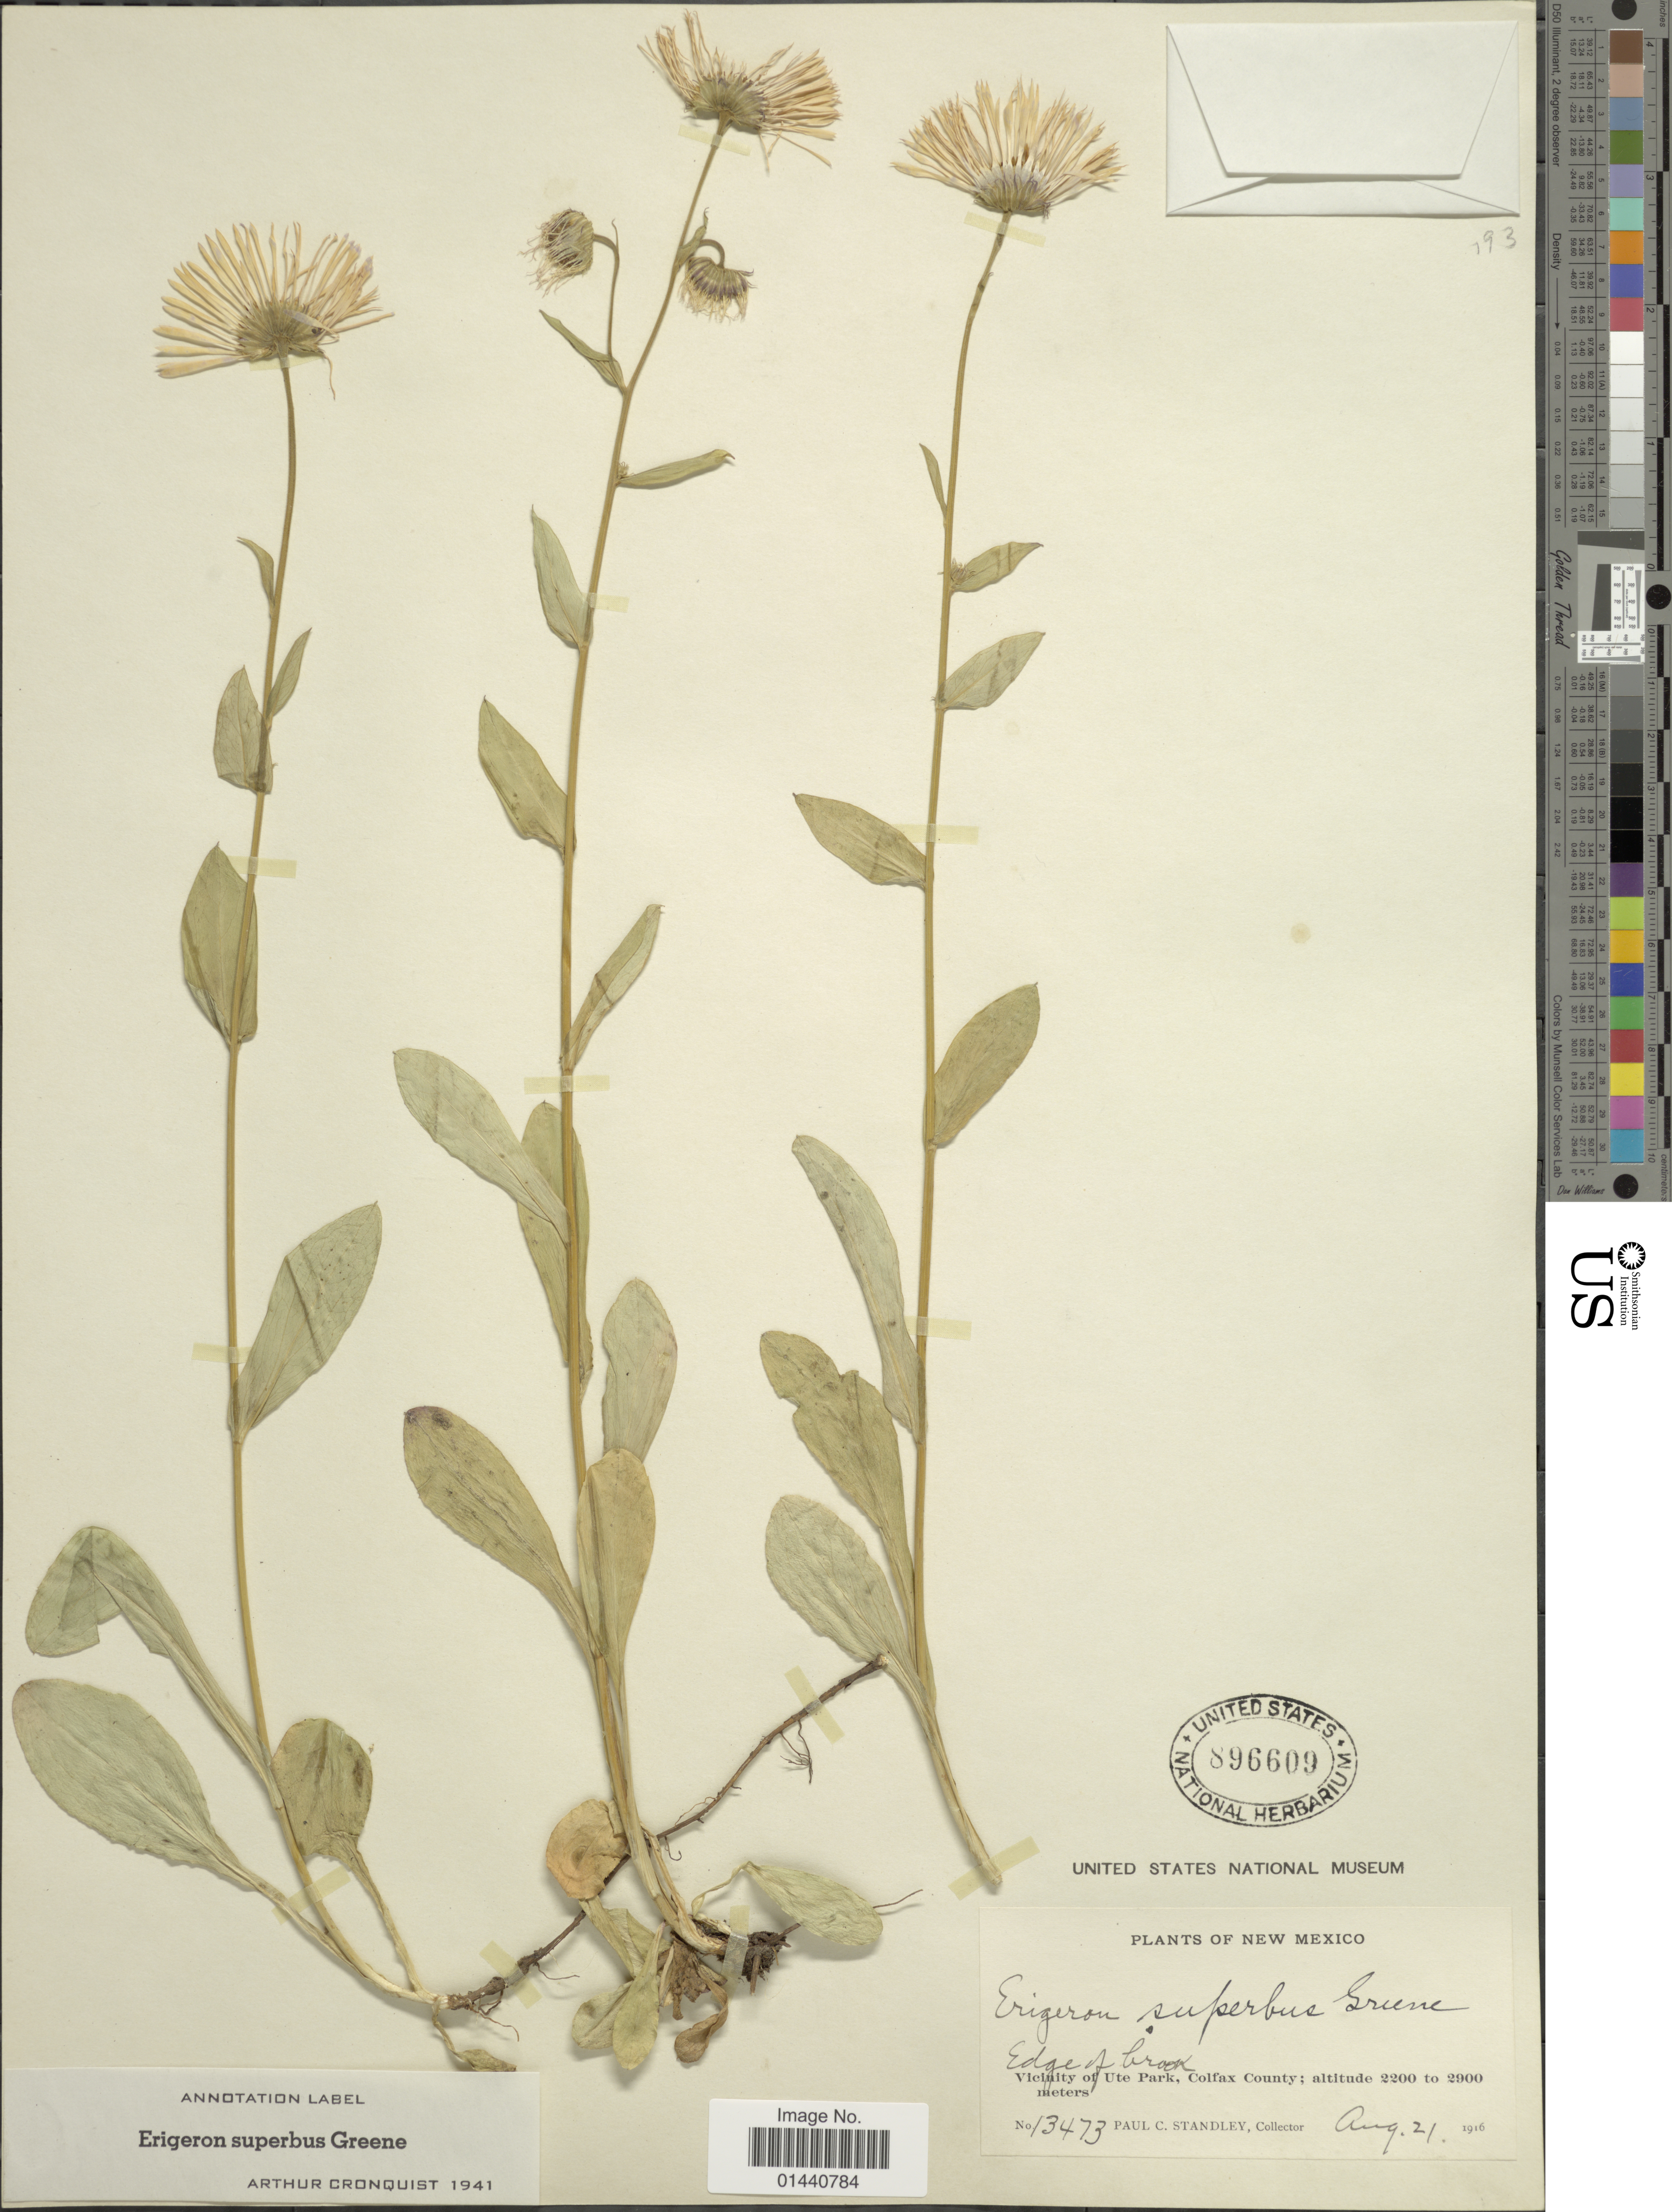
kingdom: Plantae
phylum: Tracheophyta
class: Magnoliopsida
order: Asterales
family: Asteraceae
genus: Erigeron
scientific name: Erigeron superbus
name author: Greene ex Rydb.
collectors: P. C. Standley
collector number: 13473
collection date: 1916-08-21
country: United States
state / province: New Mexico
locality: Edge of Crook. Vicinity of Ute Park, Colfax County.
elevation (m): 2200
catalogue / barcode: US 896609